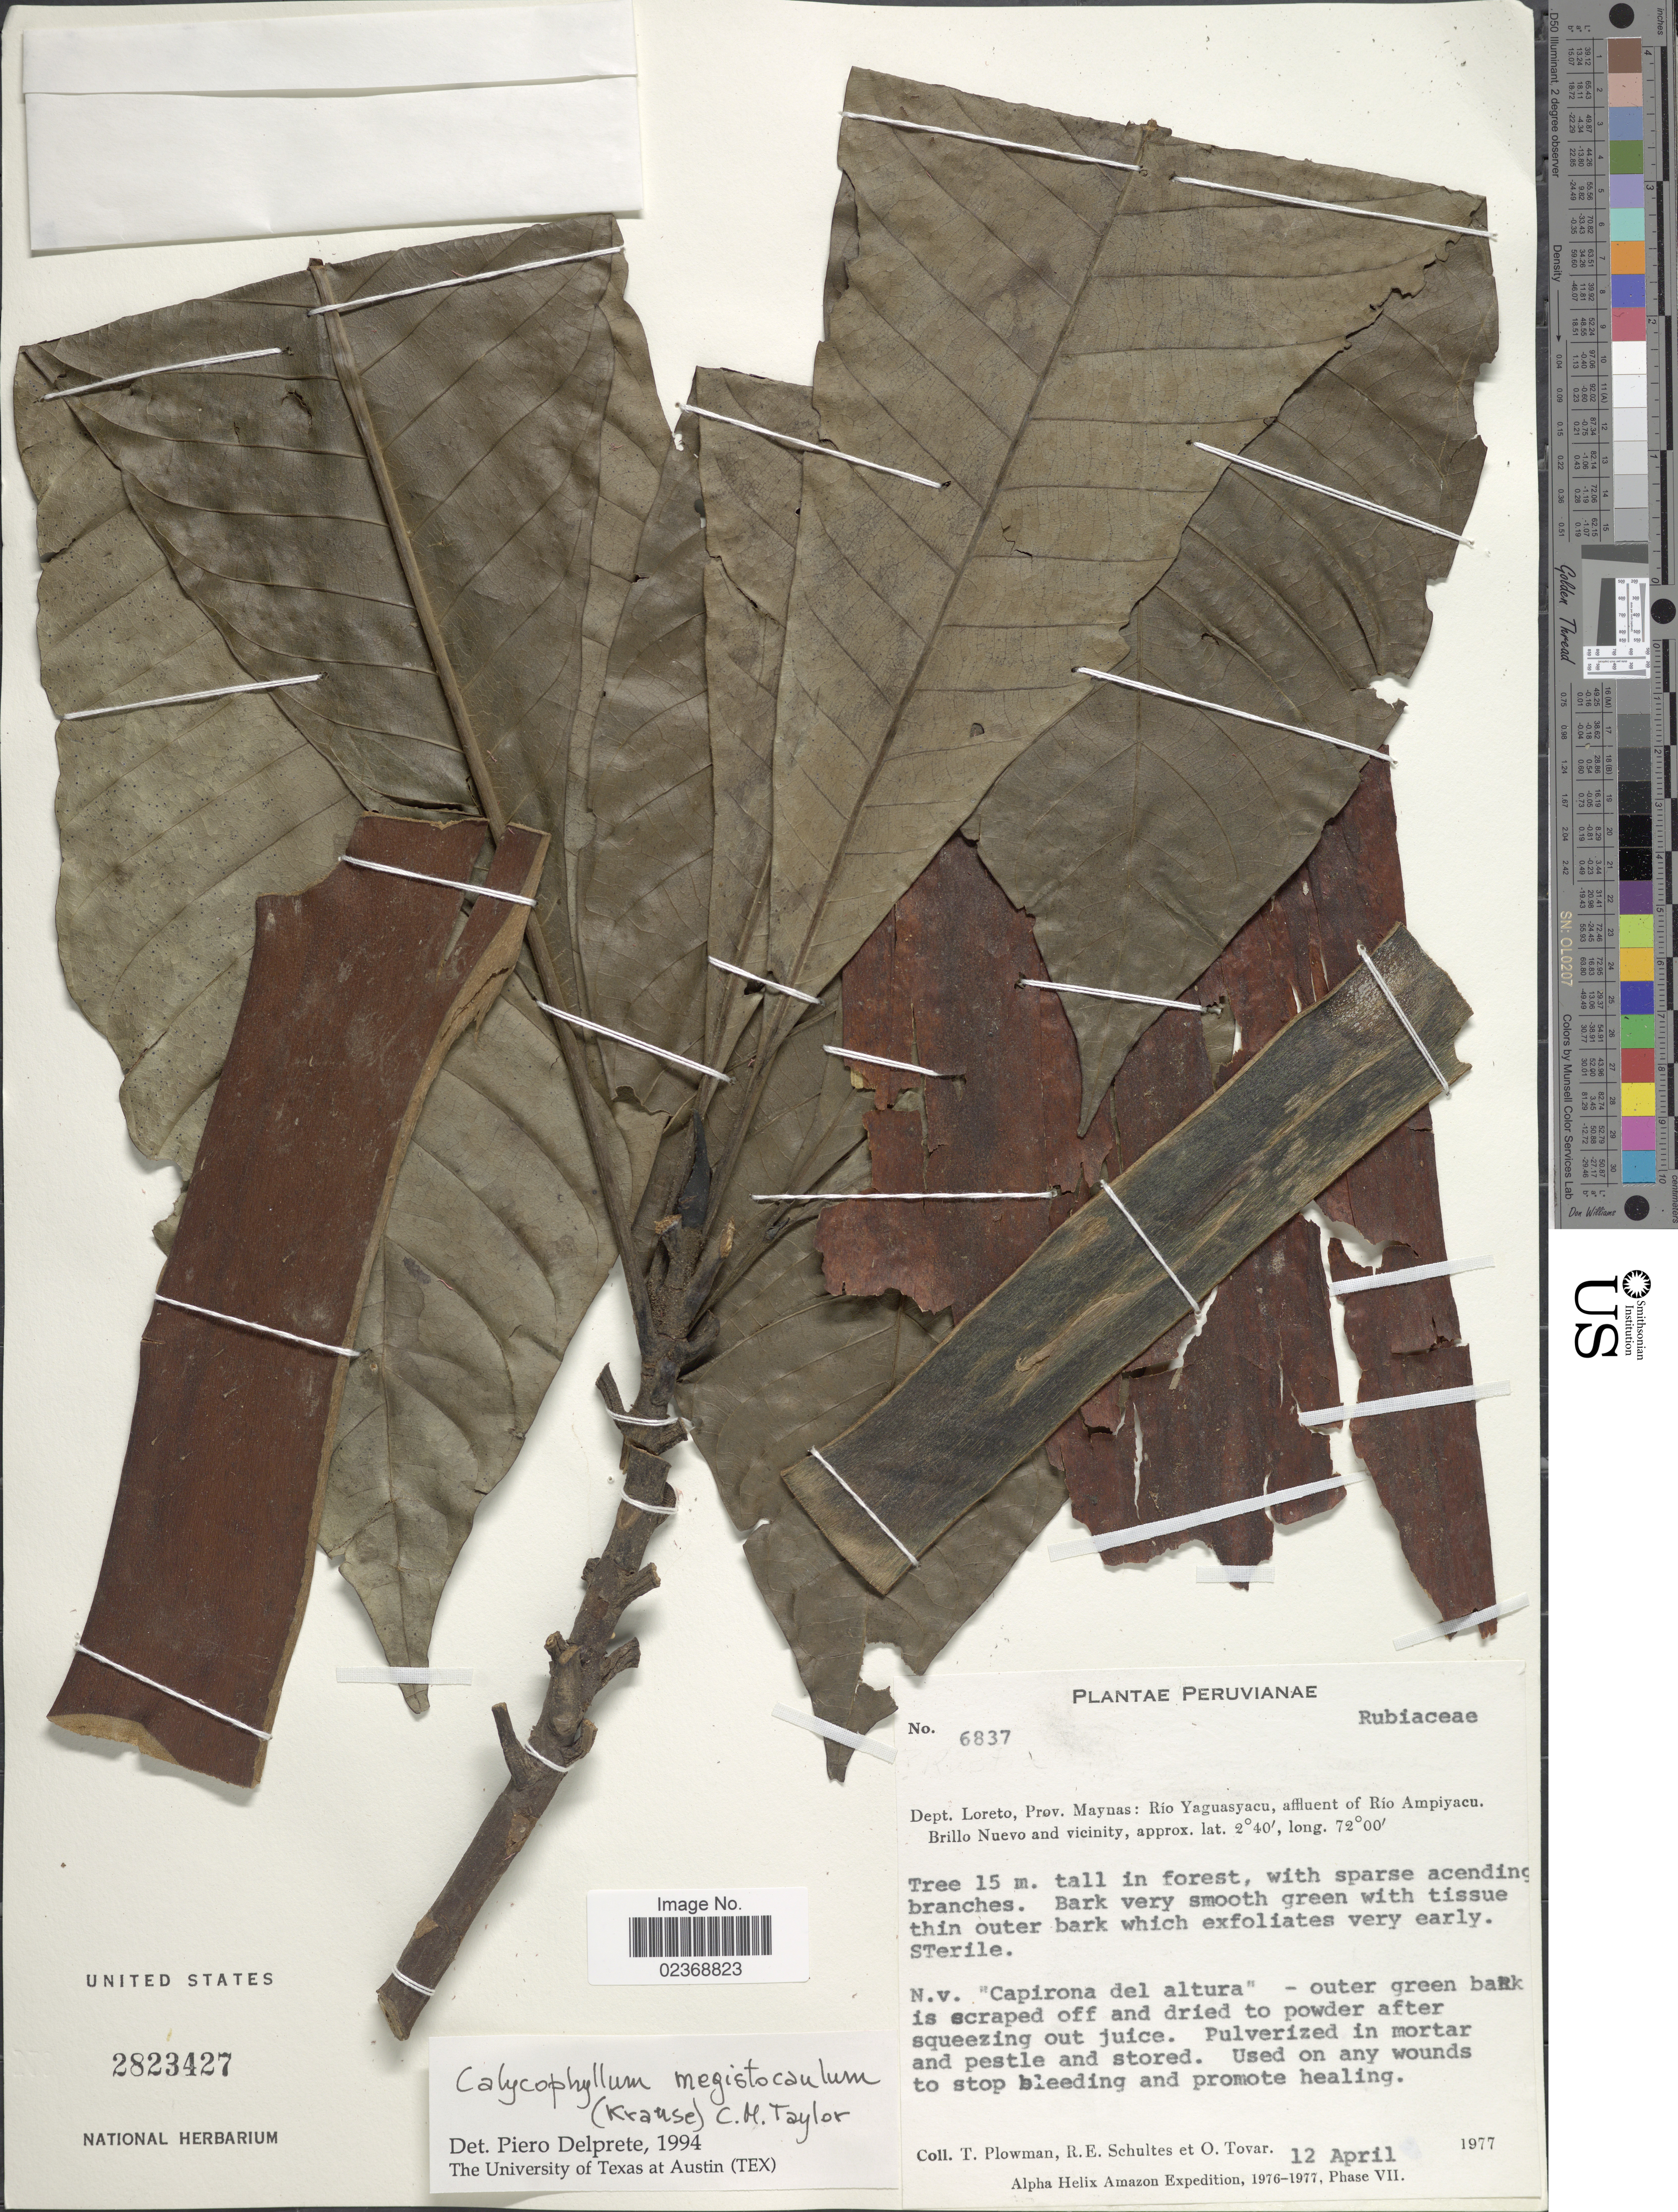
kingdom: Plantae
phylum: Tracheophyta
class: Magnoliopsida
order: Gentianales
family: Rubiaceae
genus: Calycophyllum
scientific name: Calycophyllum megistocaulum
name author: (K. Krause) C.M. Taylor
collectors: T. Plowman, R. E. Schultes & Ó. Tovar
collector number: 6837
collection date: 1977-04-12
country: Peru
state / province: Loreto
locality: Peruvianae. Prov. Maynas: Rio Yaguasyacu, affluent of Rio Ampiyacu. Brillp Nuevo and vicinity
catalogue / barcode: US 2823427